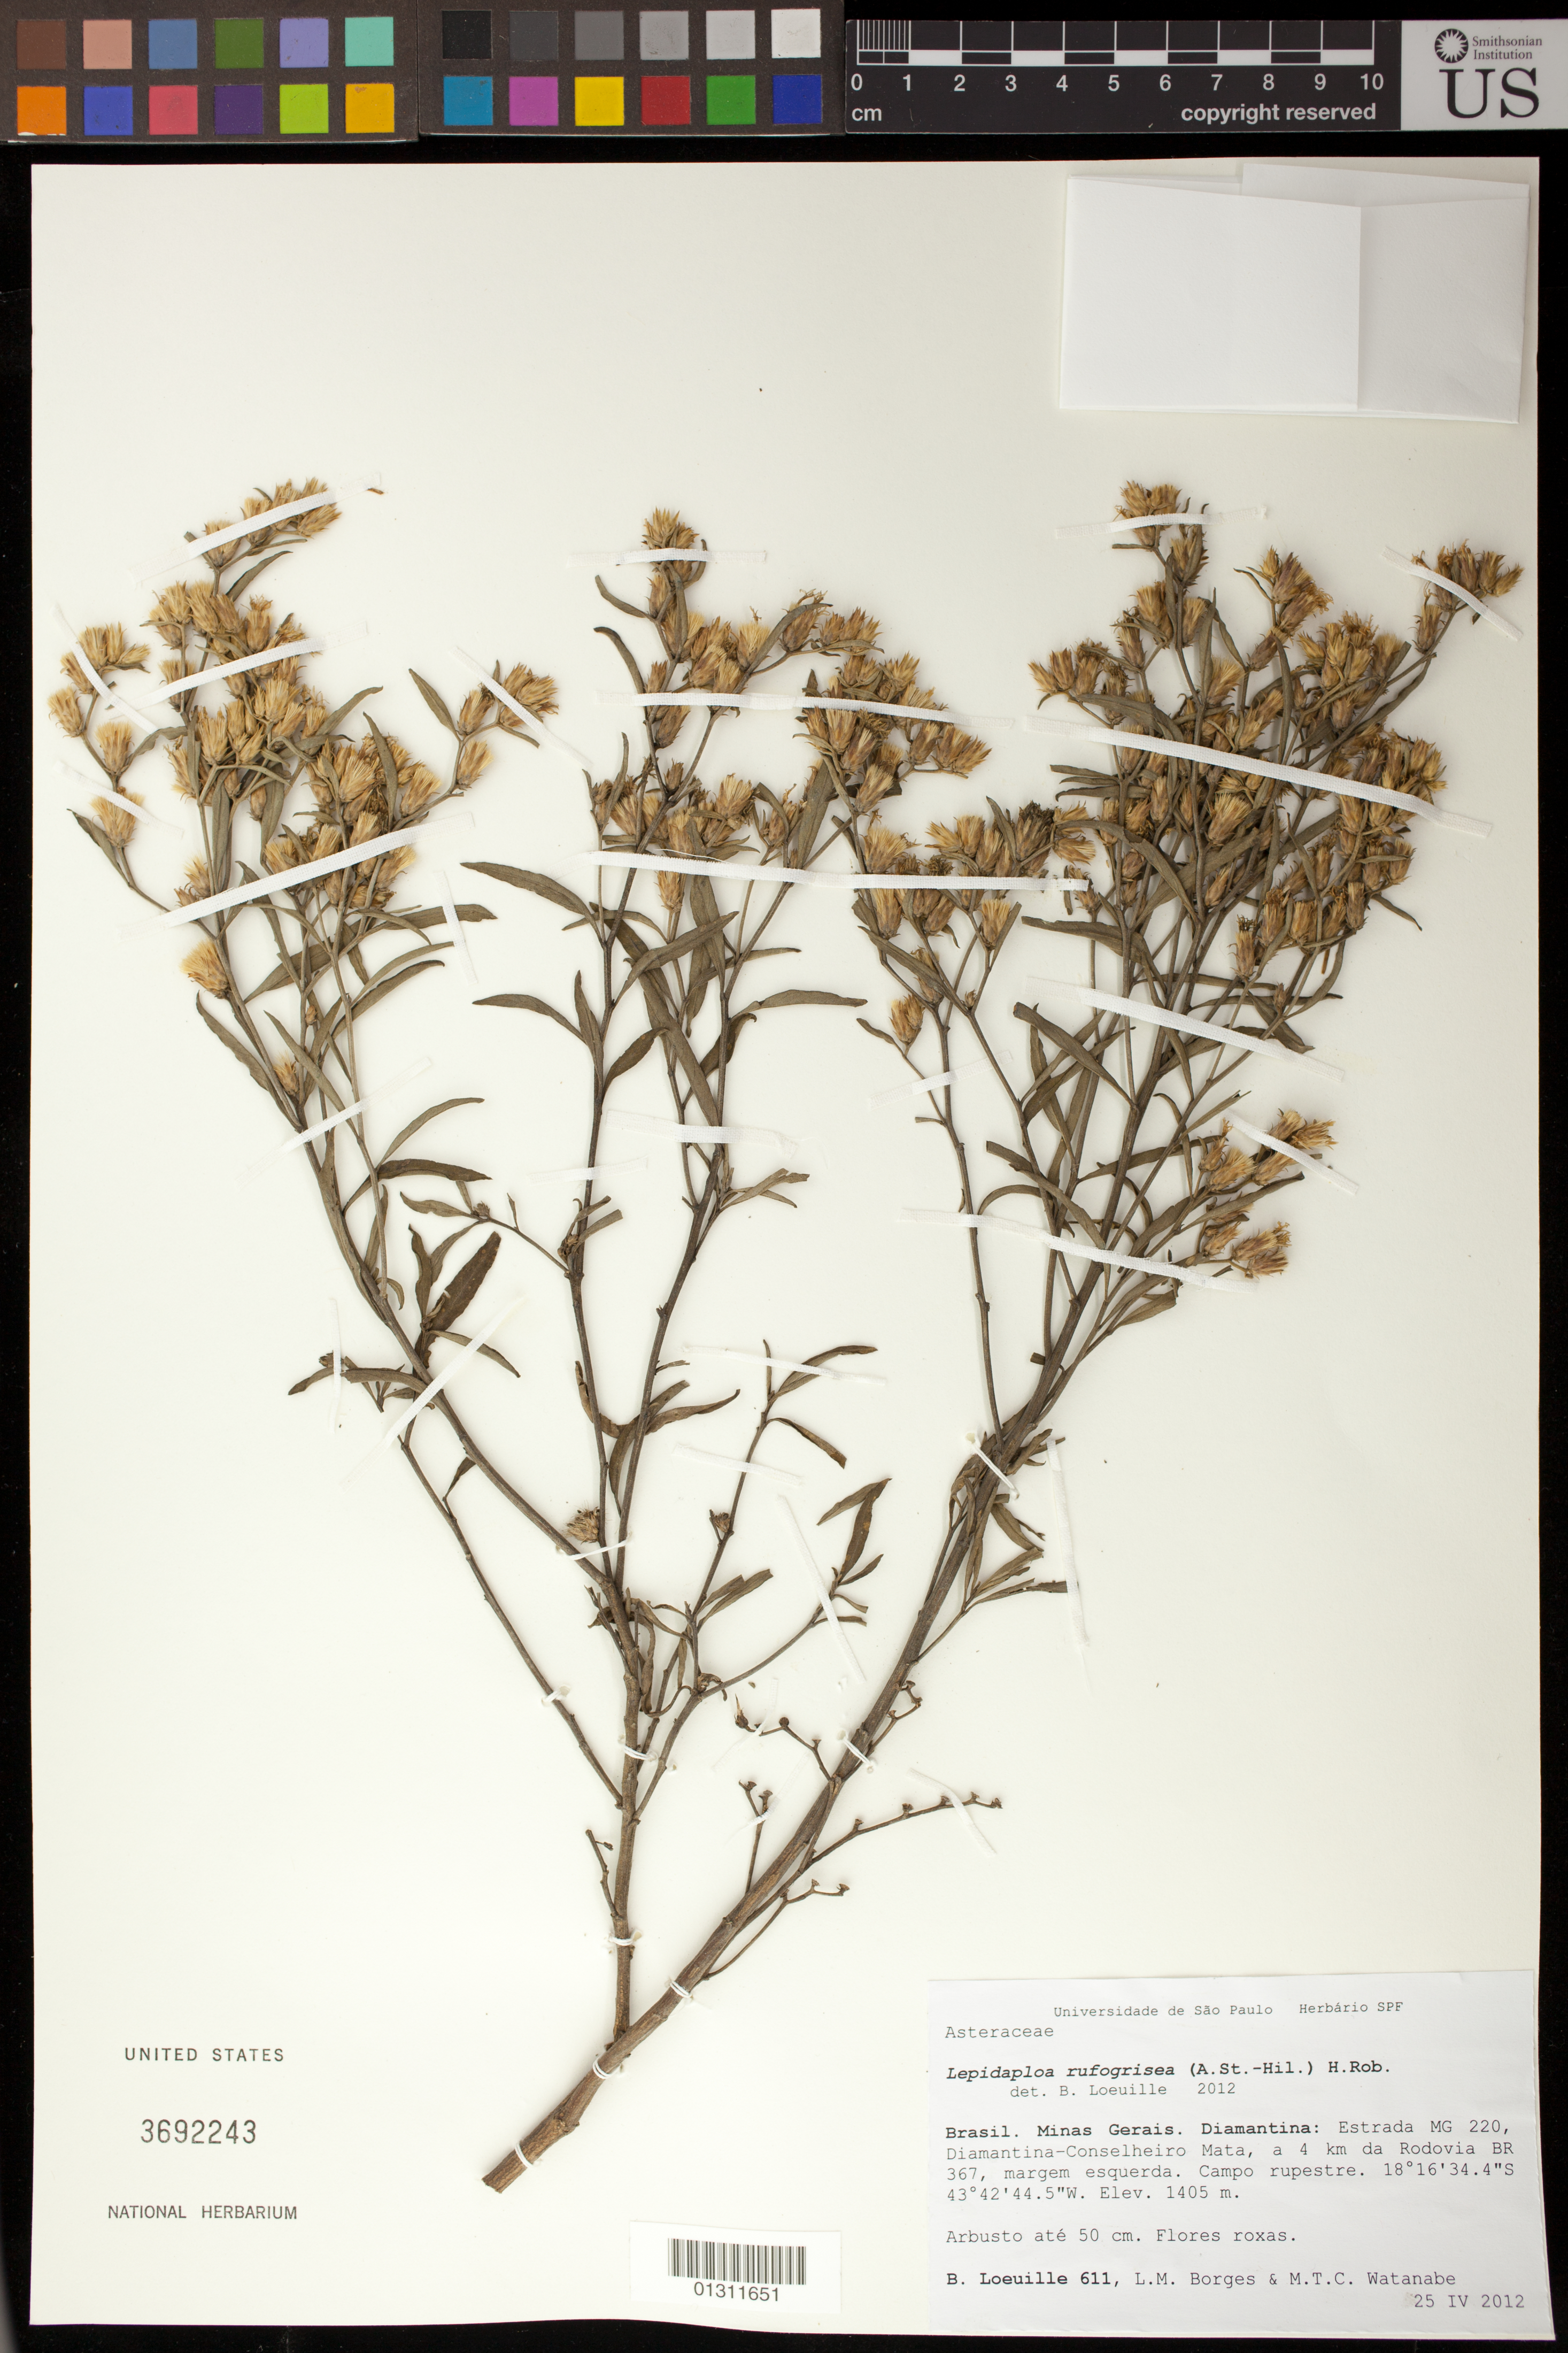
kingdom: Plantae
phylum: Tracheophyta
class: Magnoliopsida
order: Asterales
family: Asteraceae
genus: Lepidaploa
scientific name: Lepidaploa rufogrisea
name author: (A. St.-Hil.) H. Rob.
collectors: B. Loeuille, L. M. Borges & M. T. C. Watanabe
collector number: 611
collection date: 2012-04-25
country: Brazil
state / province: Minas Gerais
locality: Diamantina: Estrada MG 220, Diamantina - Conselheiro Mata, a 4 km da Rodovia BR 367.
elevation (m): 1045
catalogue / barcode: US 3692243